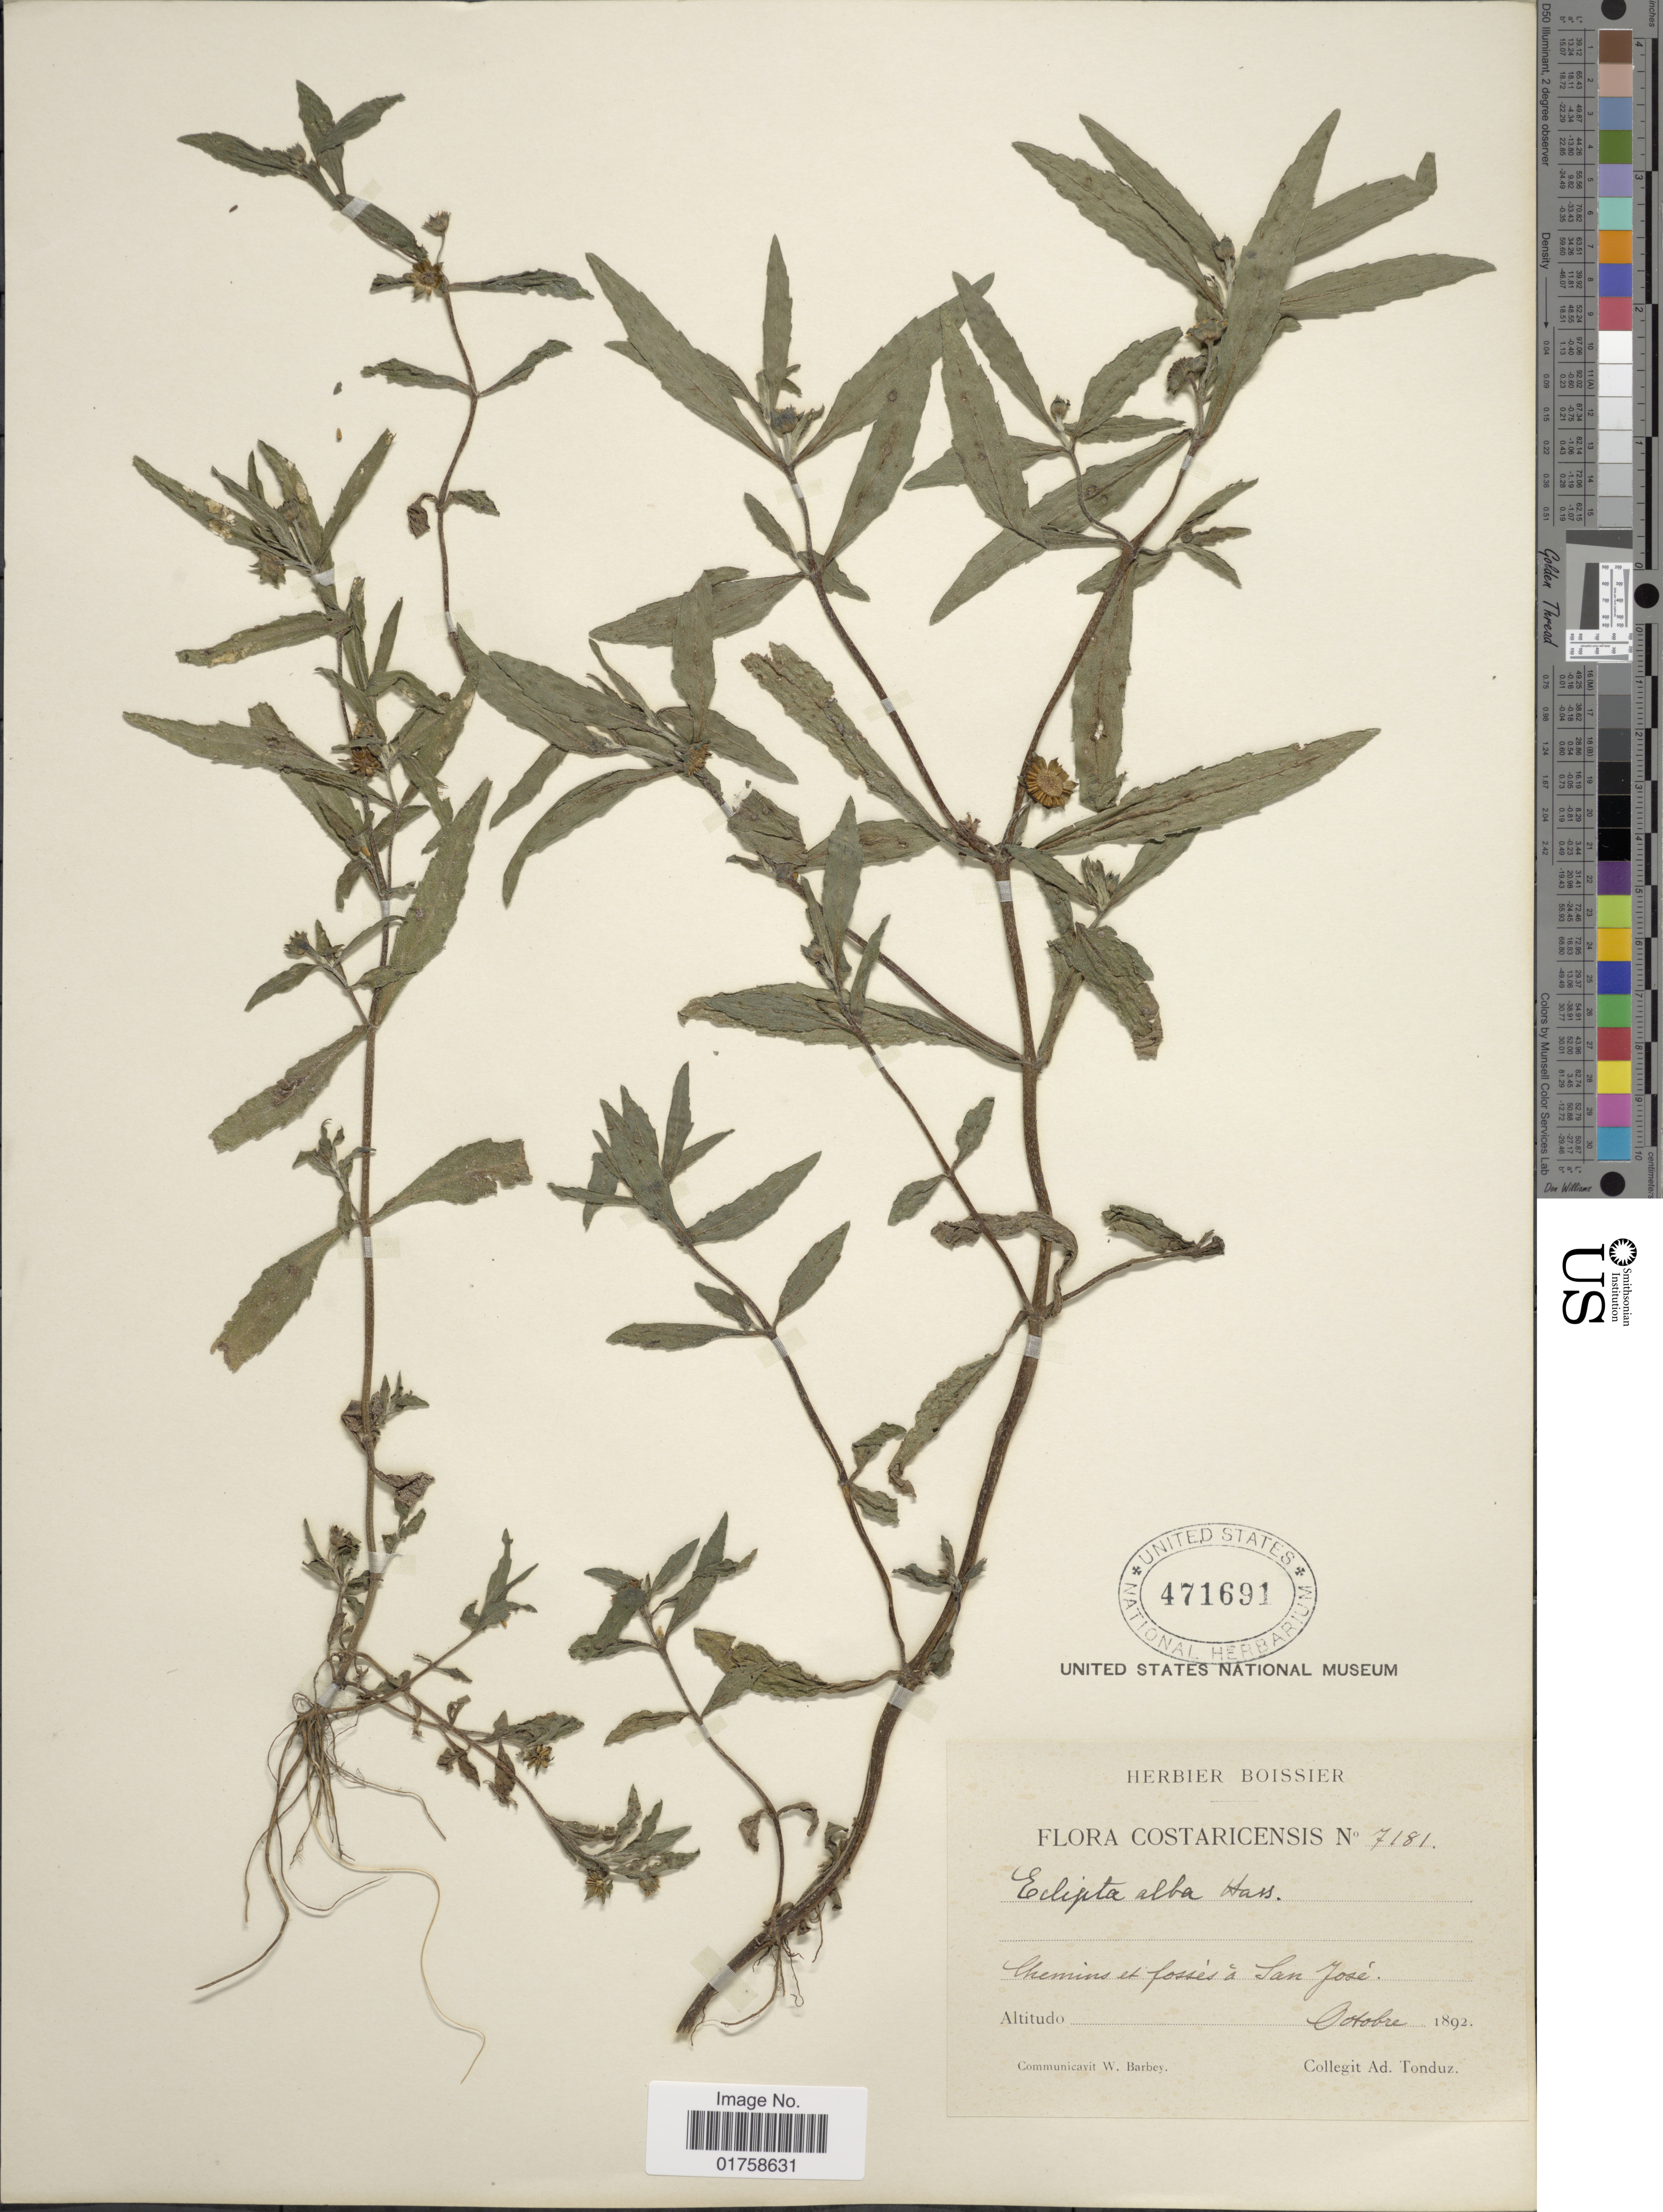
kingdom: Plantae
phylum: Tracheophyta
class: Magnoliopsida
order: Asterales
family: Asteraceae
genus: Eclipta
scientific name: Eclipta alba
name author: (L.) Hassk.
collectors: A. Tonduz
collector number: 7181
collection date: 1892-10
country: Costa Rica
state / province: San José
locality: Costaricensis. Chemins et fosses a San José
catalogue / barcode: US 471691